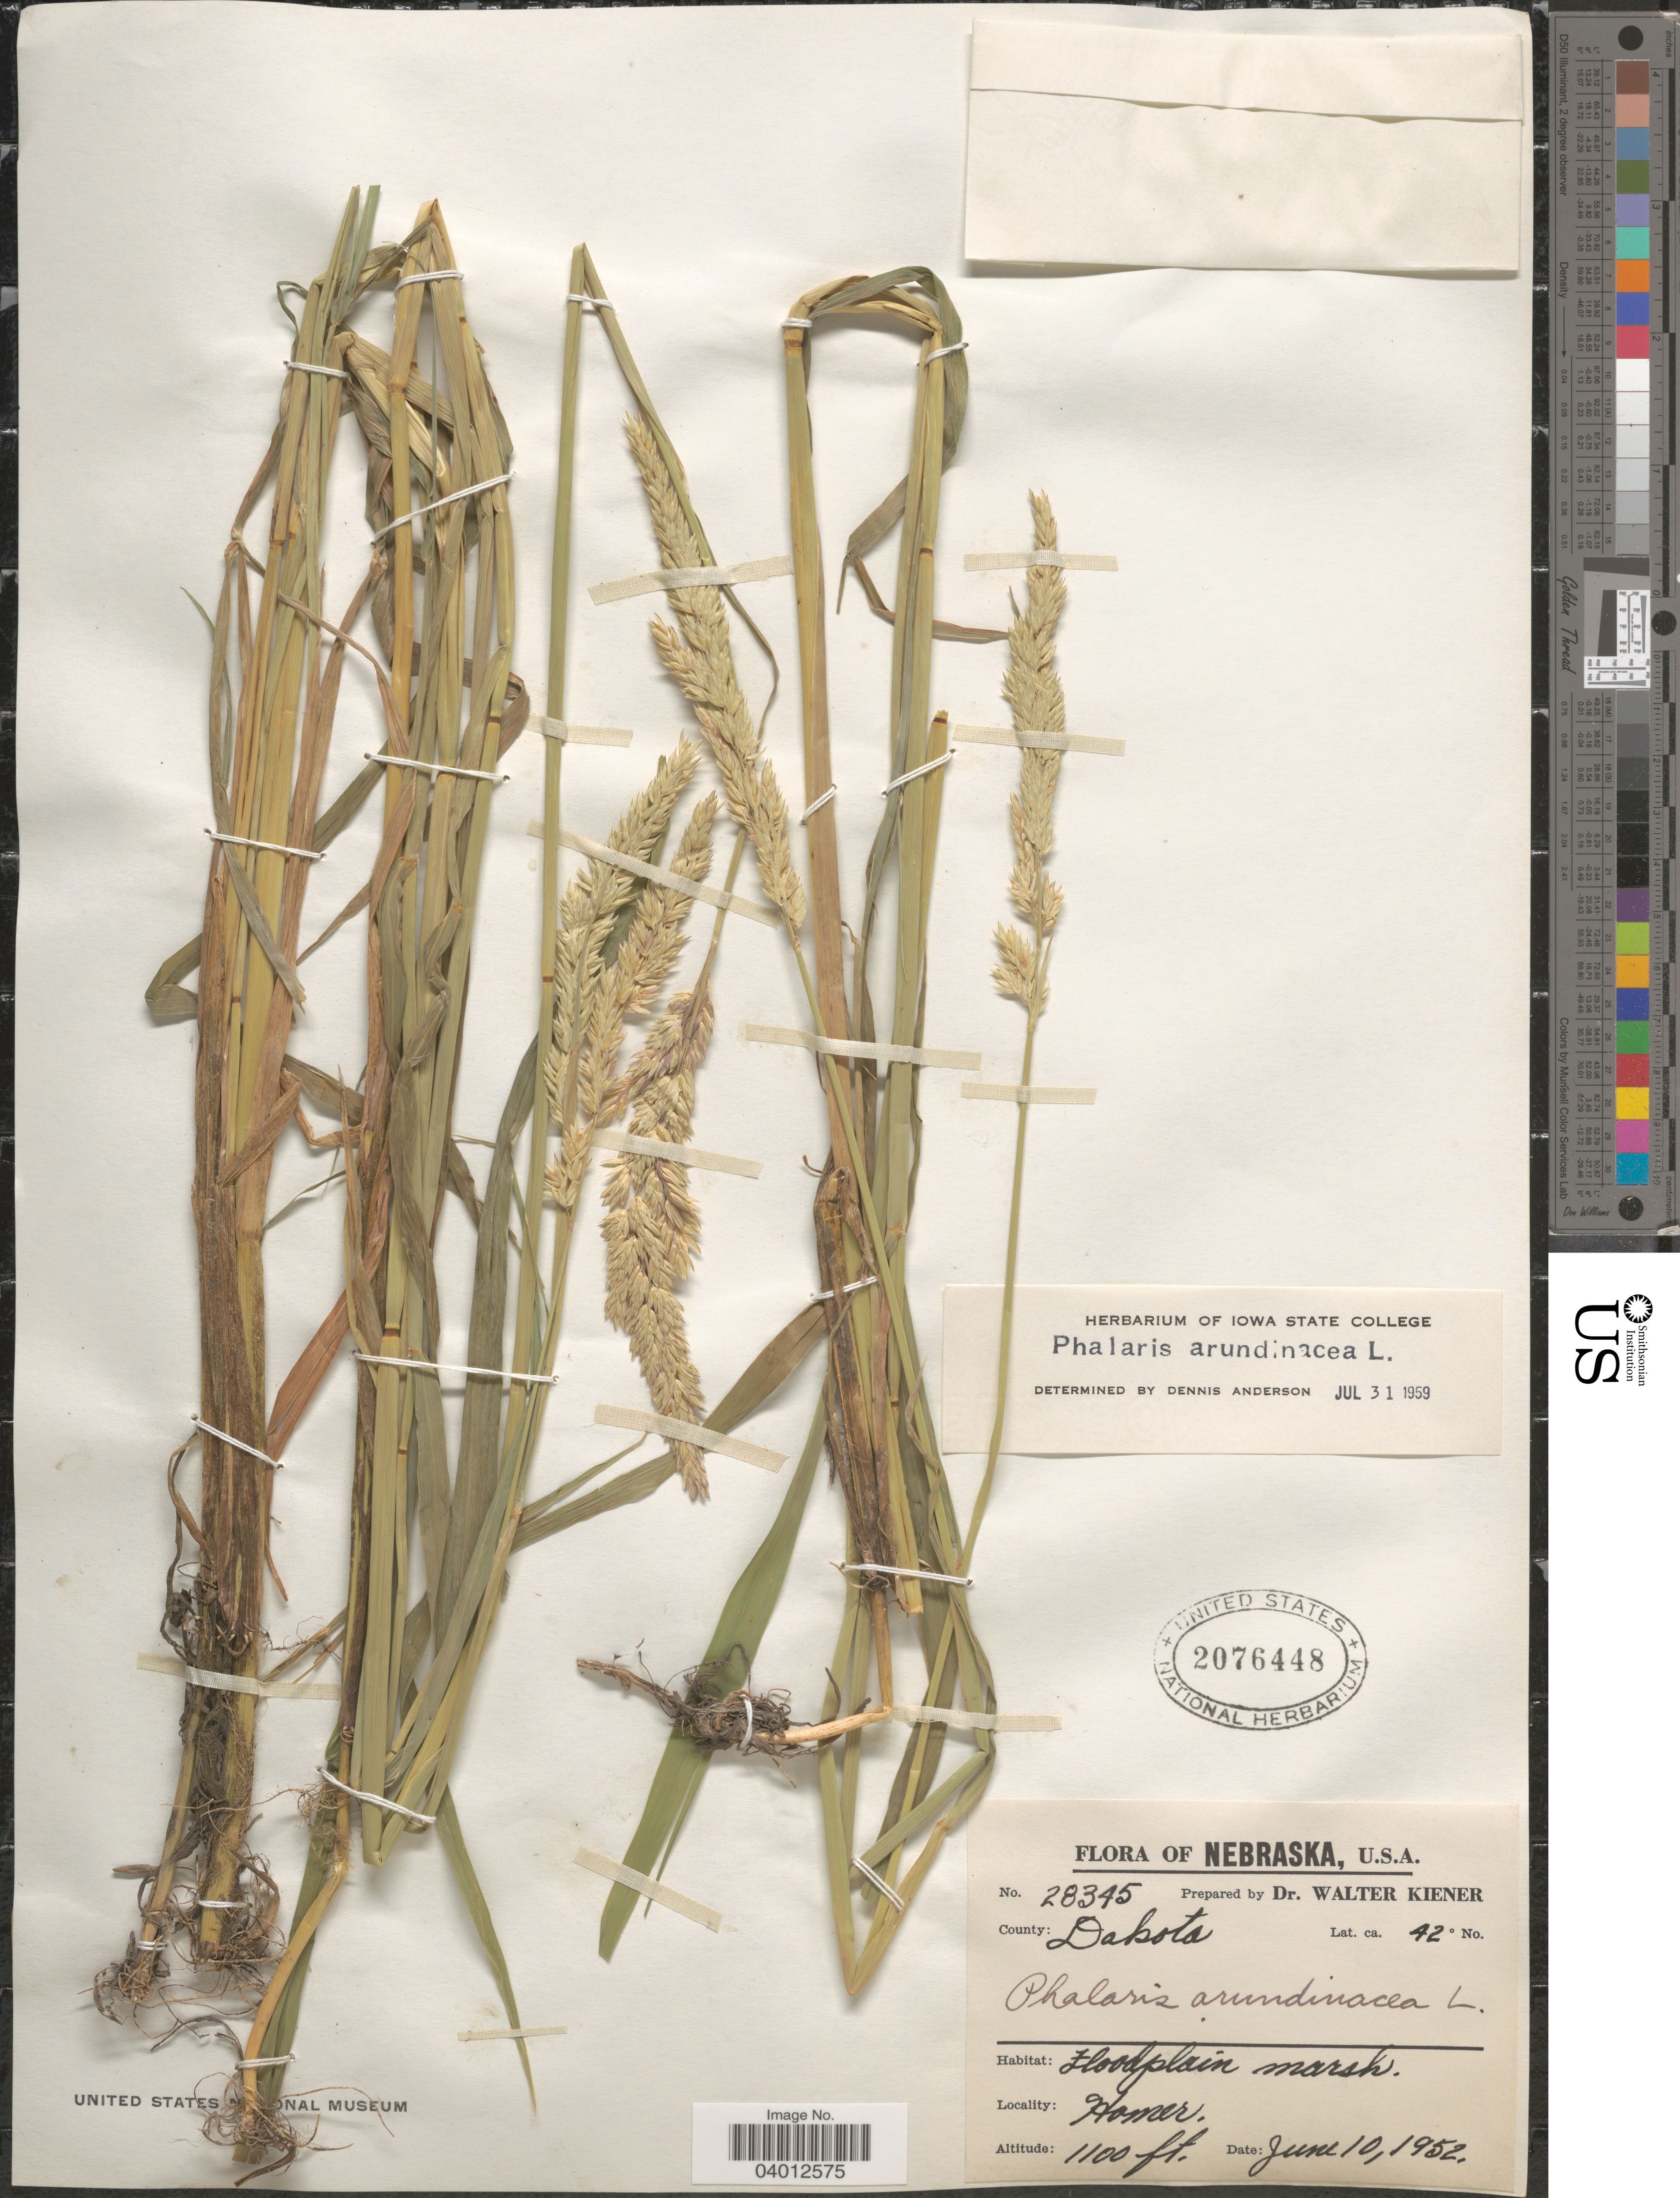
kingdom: Plantae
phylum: Tracheophyta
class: Liliopsida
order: Poales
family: Poaceae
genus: Phalaris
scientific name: Phalaris arundinacea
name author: L.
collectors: W. Kiener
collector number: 28345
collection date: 1952-06-10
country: United States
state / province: Nebraska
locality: County: Dakota. Floodplain marsh. Homer.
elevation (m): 335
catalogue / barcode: US 2076448